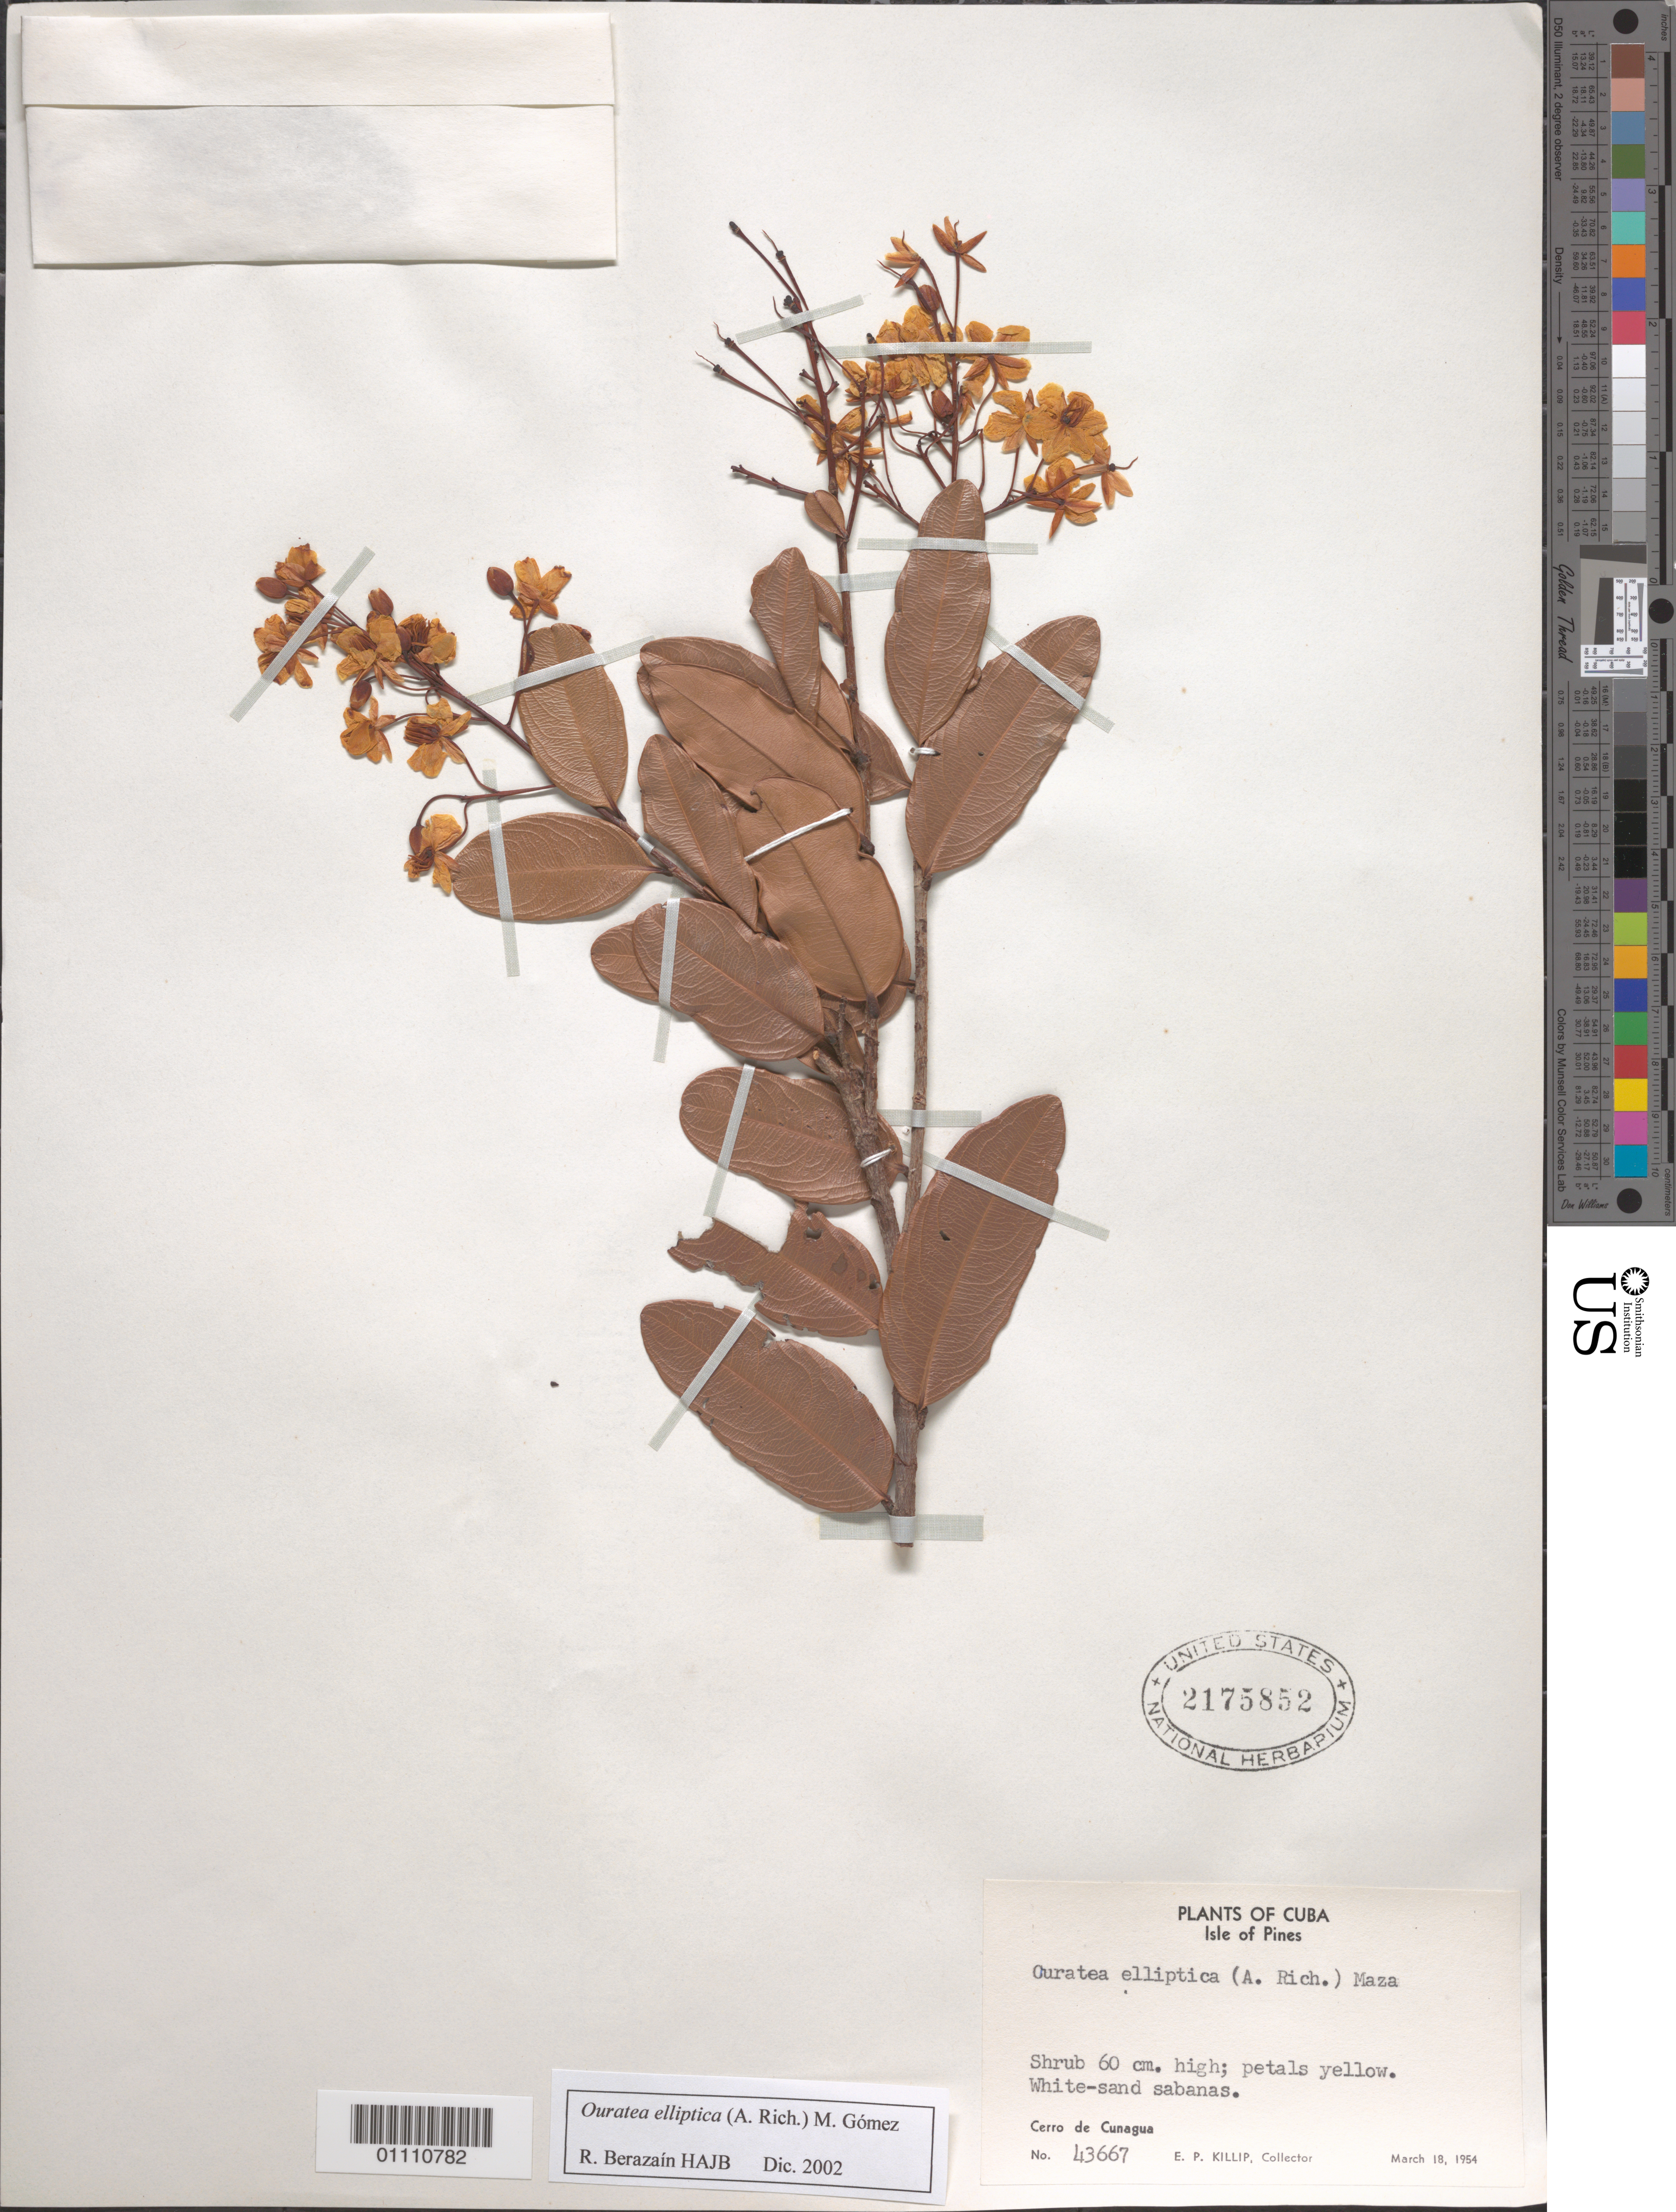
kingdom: Plantae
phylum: Tracheophyta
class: Magnoliopsida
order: Malpighiales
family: Ochnaceae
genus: Ouratea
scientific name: Ouratea elliptica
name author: (A. Rich.) M. Gómez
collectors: E. P. Killip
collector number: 43667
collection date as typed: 18 Mar 1954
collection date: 1954-03-18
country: Cuba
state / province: Isla de La Juventud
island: Isla de la Juventud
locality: White-sand sabanas, Cerro de Cunagua, Isle of Pines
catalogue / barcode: US 2175852